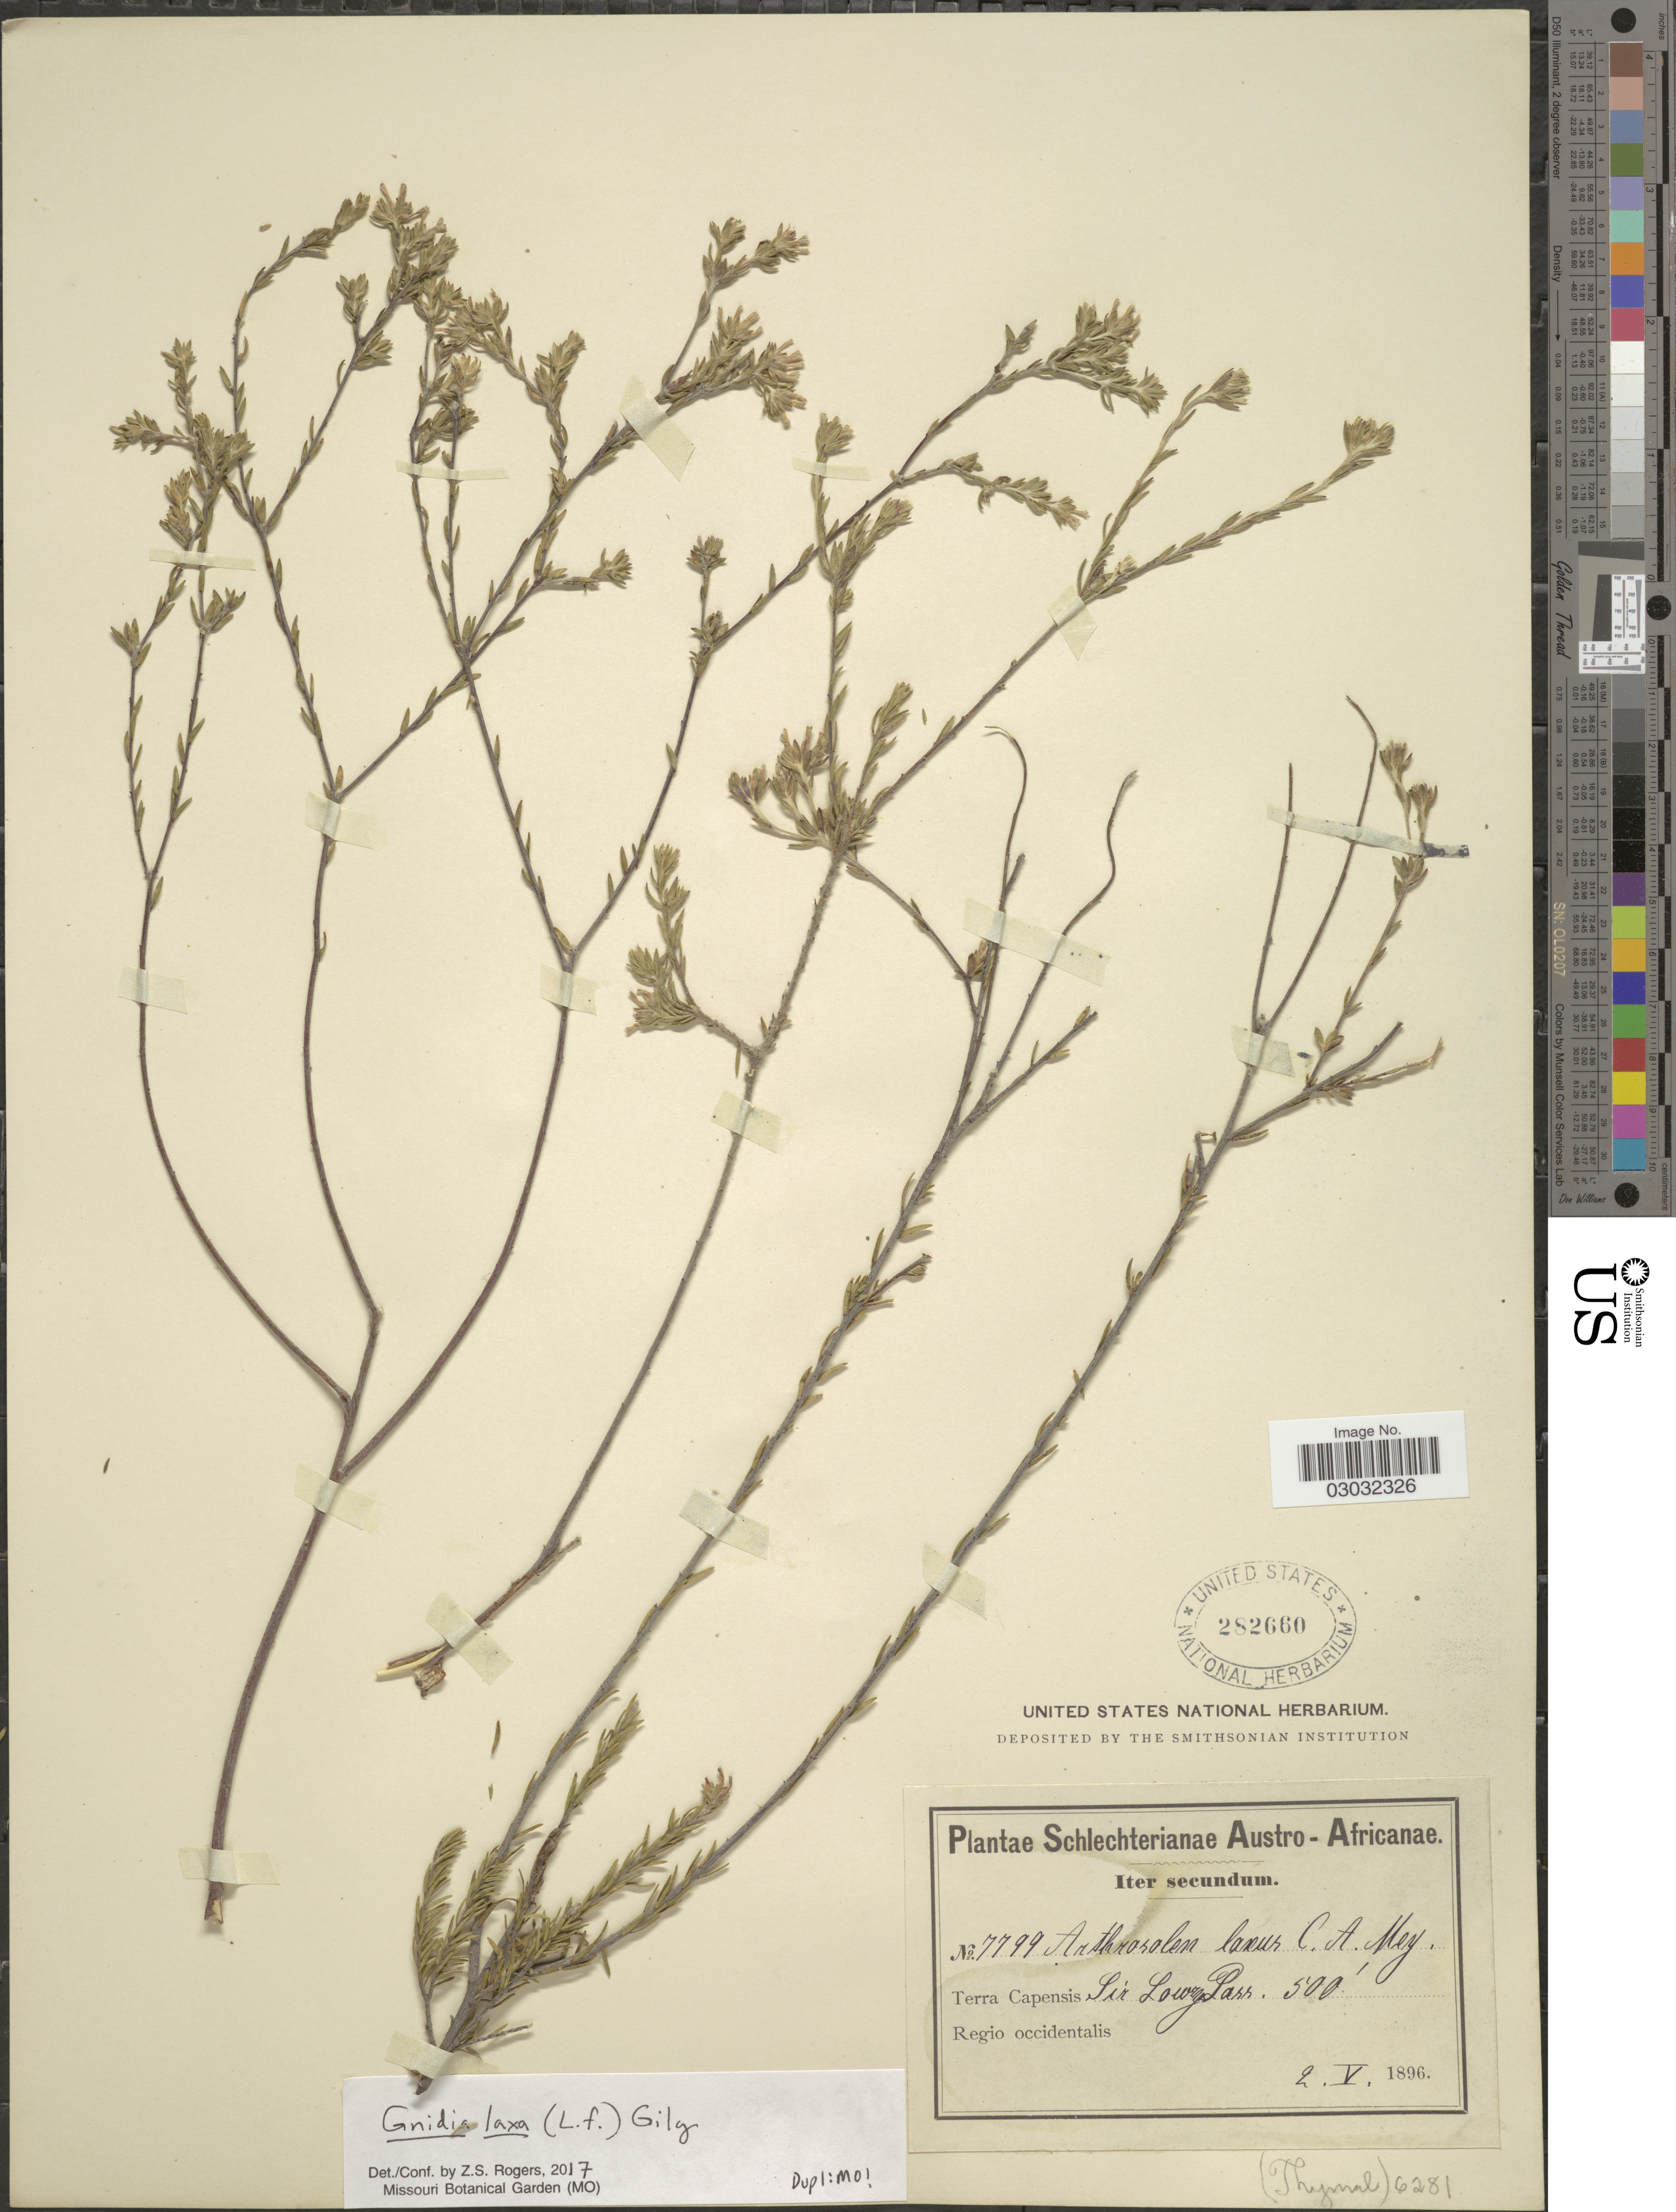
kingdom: Plantae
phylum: Tracheophyta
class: Magnoliopsida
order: Malvales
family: Thymelaeaceae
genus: Gnidia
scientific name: Gnidia laxa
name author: Gilg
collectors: Schlechter, --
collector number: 7799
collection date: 1896-05-02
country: South Africa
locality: Austro-Africanae. Terra Capensis Sir Lowry Pass. Regio occidentalis.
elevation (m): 152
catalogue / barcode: US 282660